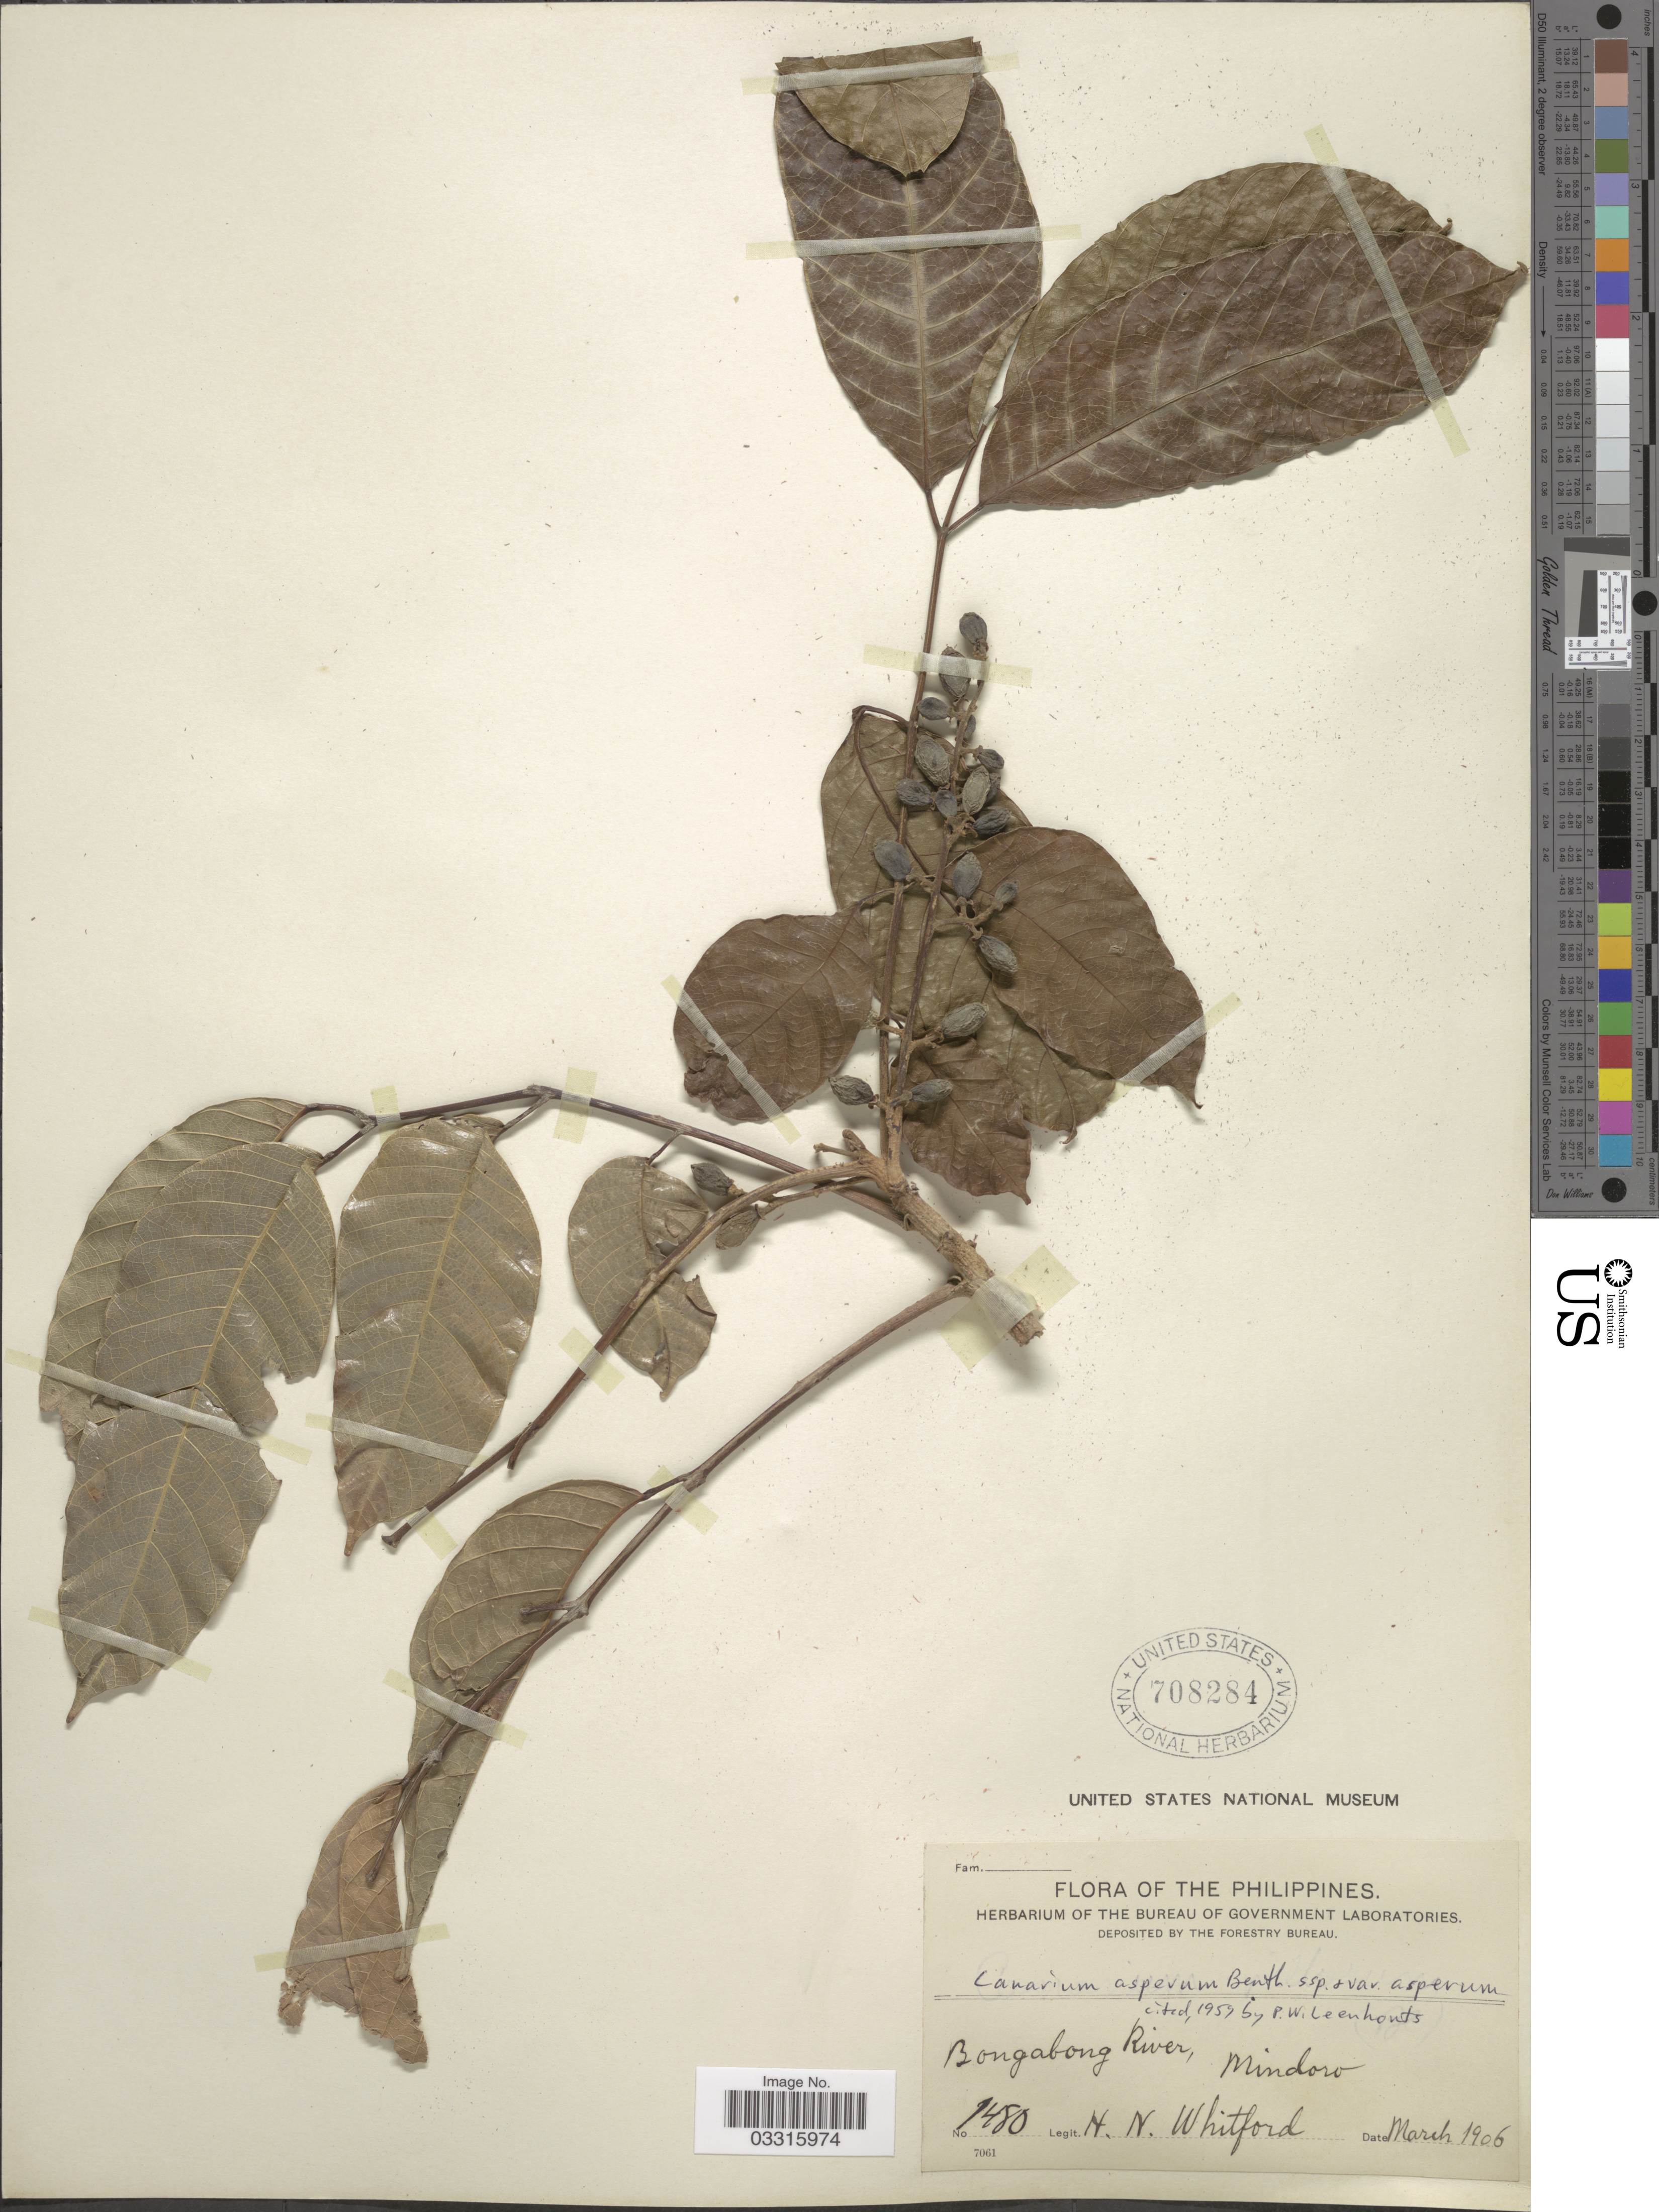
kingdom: Plantae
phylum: Tracheophyta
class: Magnoliopsida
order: Sapindales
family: Burseraceae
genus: Canarium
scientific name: Canarium asperum subsp. asperum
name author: Benth.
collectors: H. N. Whitford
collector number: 1480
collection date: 1906-03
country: Philippines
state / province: Mimaropa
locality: Bongabong River, Mindoro.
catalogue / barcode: US 708284